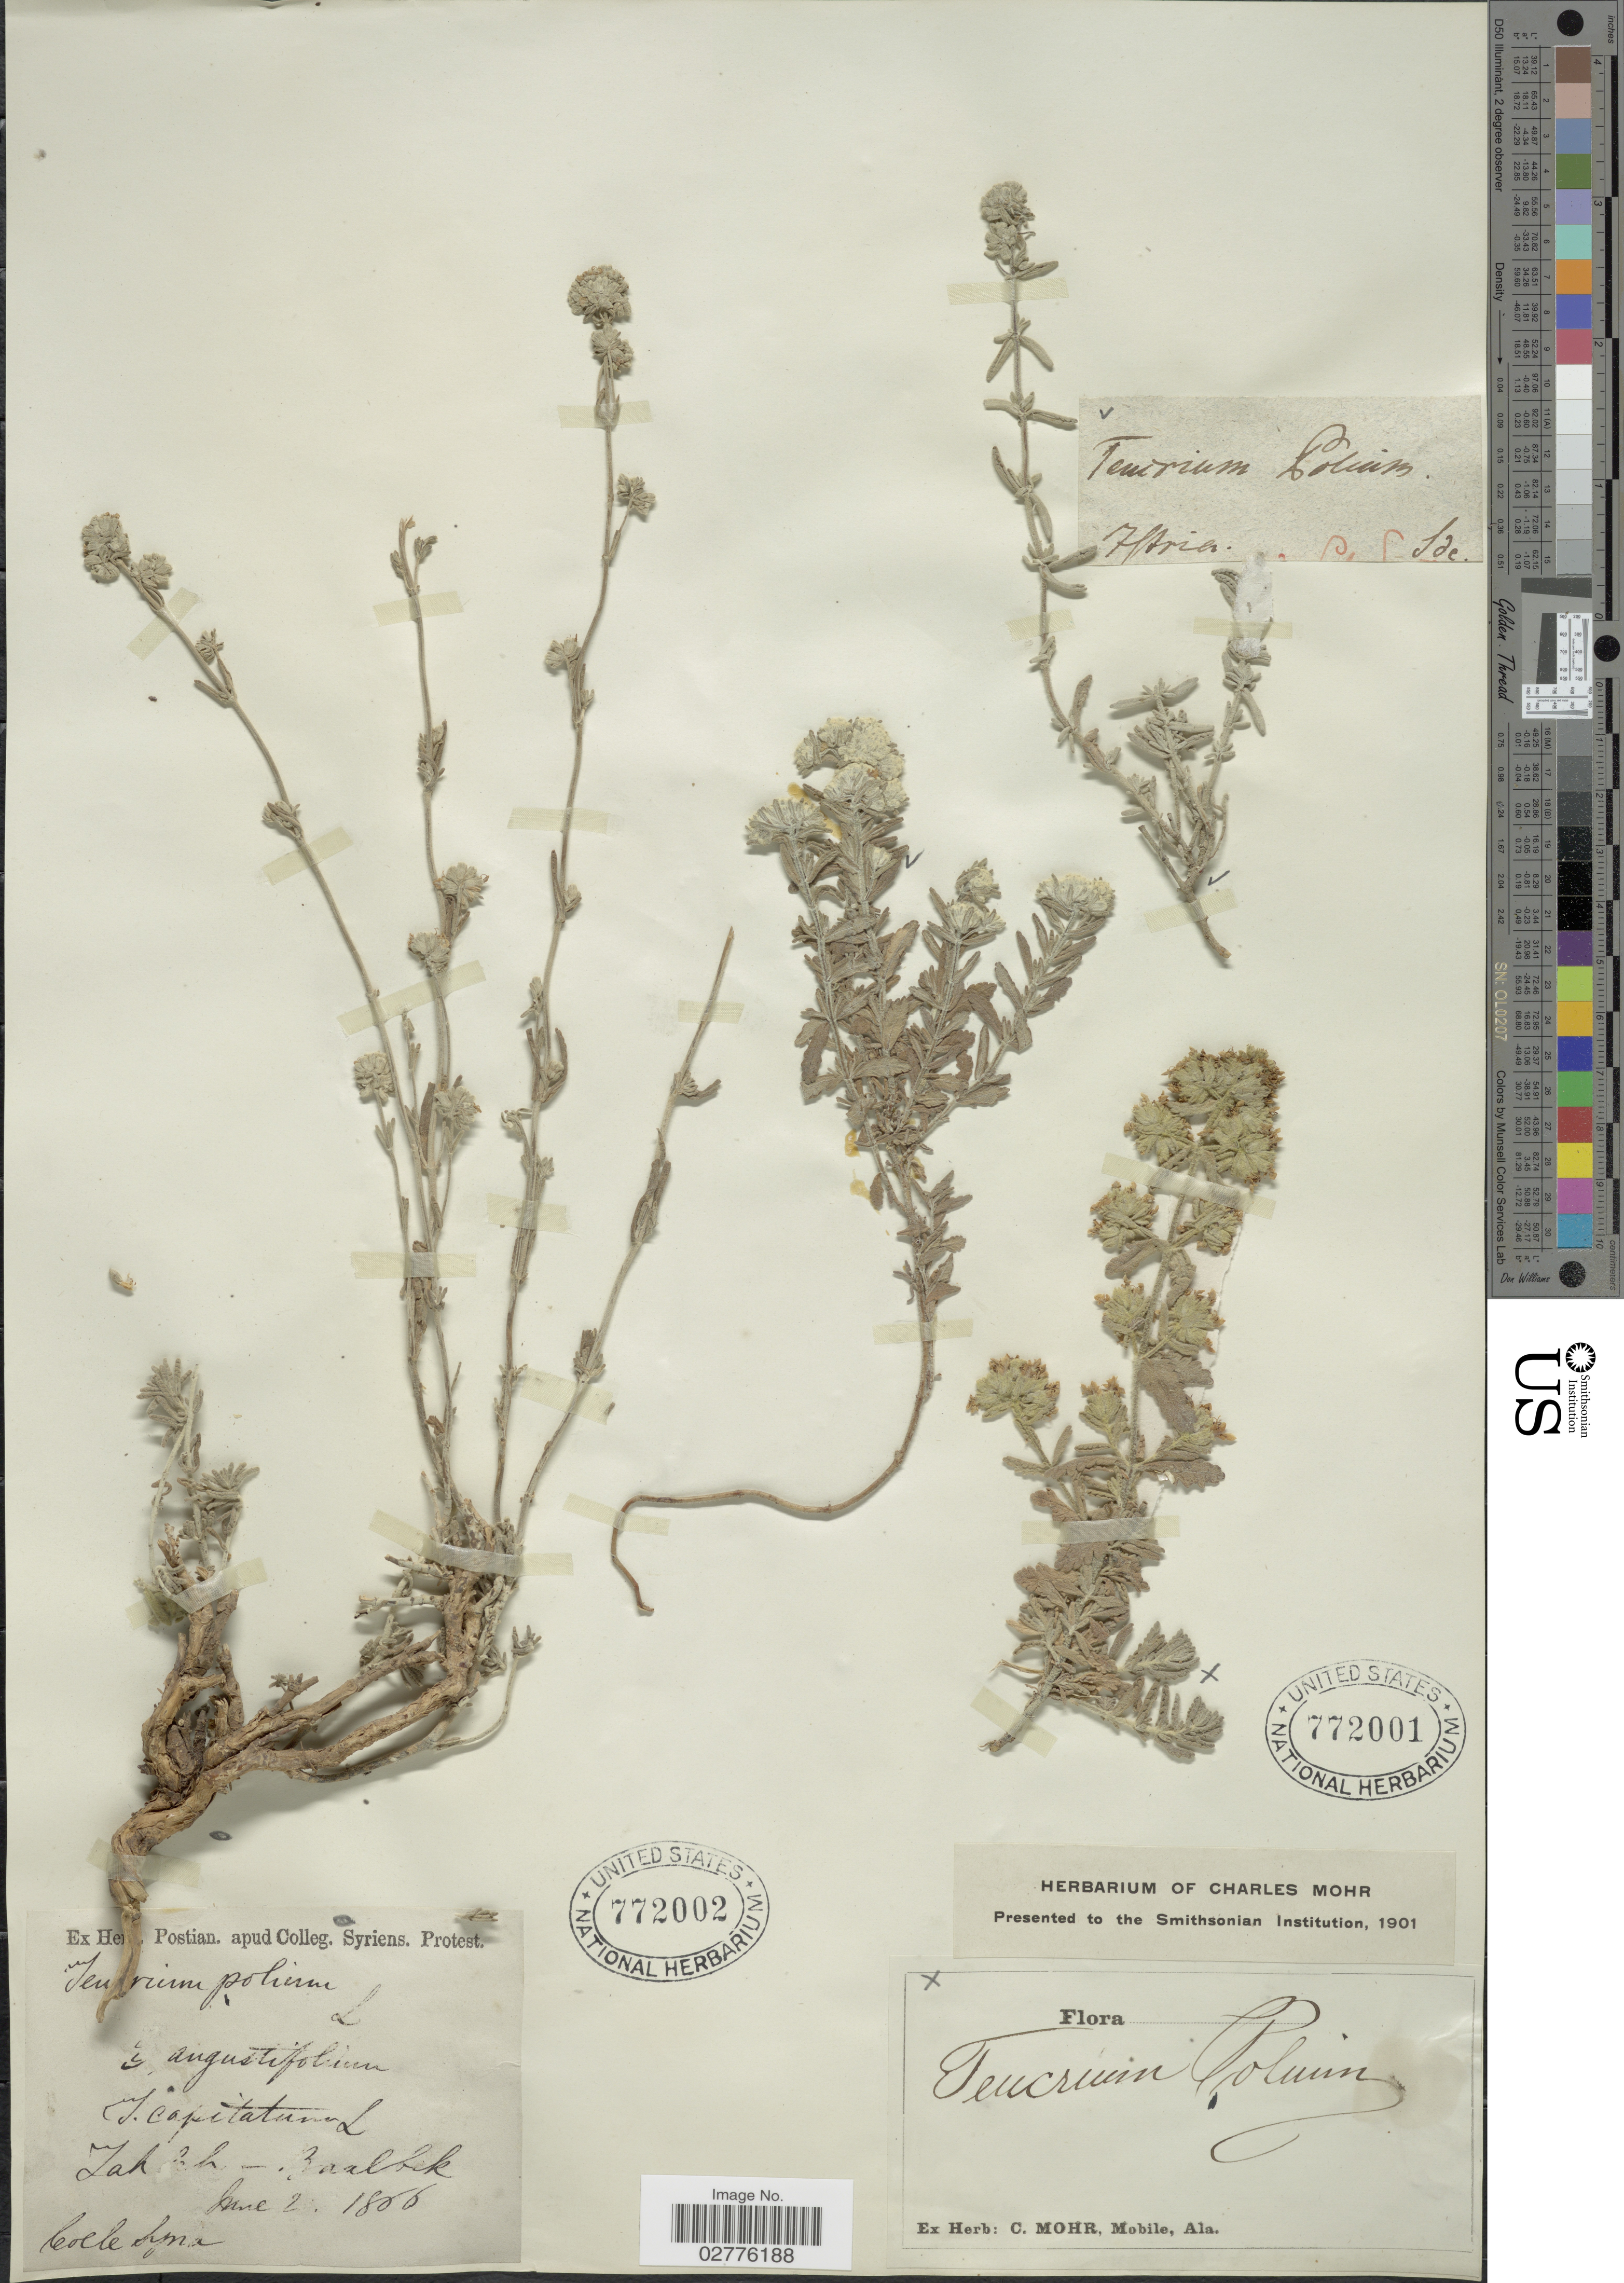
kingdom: Plantae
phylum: Tracheophyta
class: Magnoliopsida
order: Lamiales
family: Lamiaceae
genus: Teucrium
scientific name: Teucrium polium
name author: L.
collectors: ex herb. Postian. apud Colleg. Syriens. Protest. USE "Fannie P. A. Shepard" (10308853) AS PRIMARY COLLECTOR INSTEAD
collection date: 1866-06-02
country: Lebanon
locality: Zahlé-Baalbek, Coele Syria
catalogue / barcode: US 772002